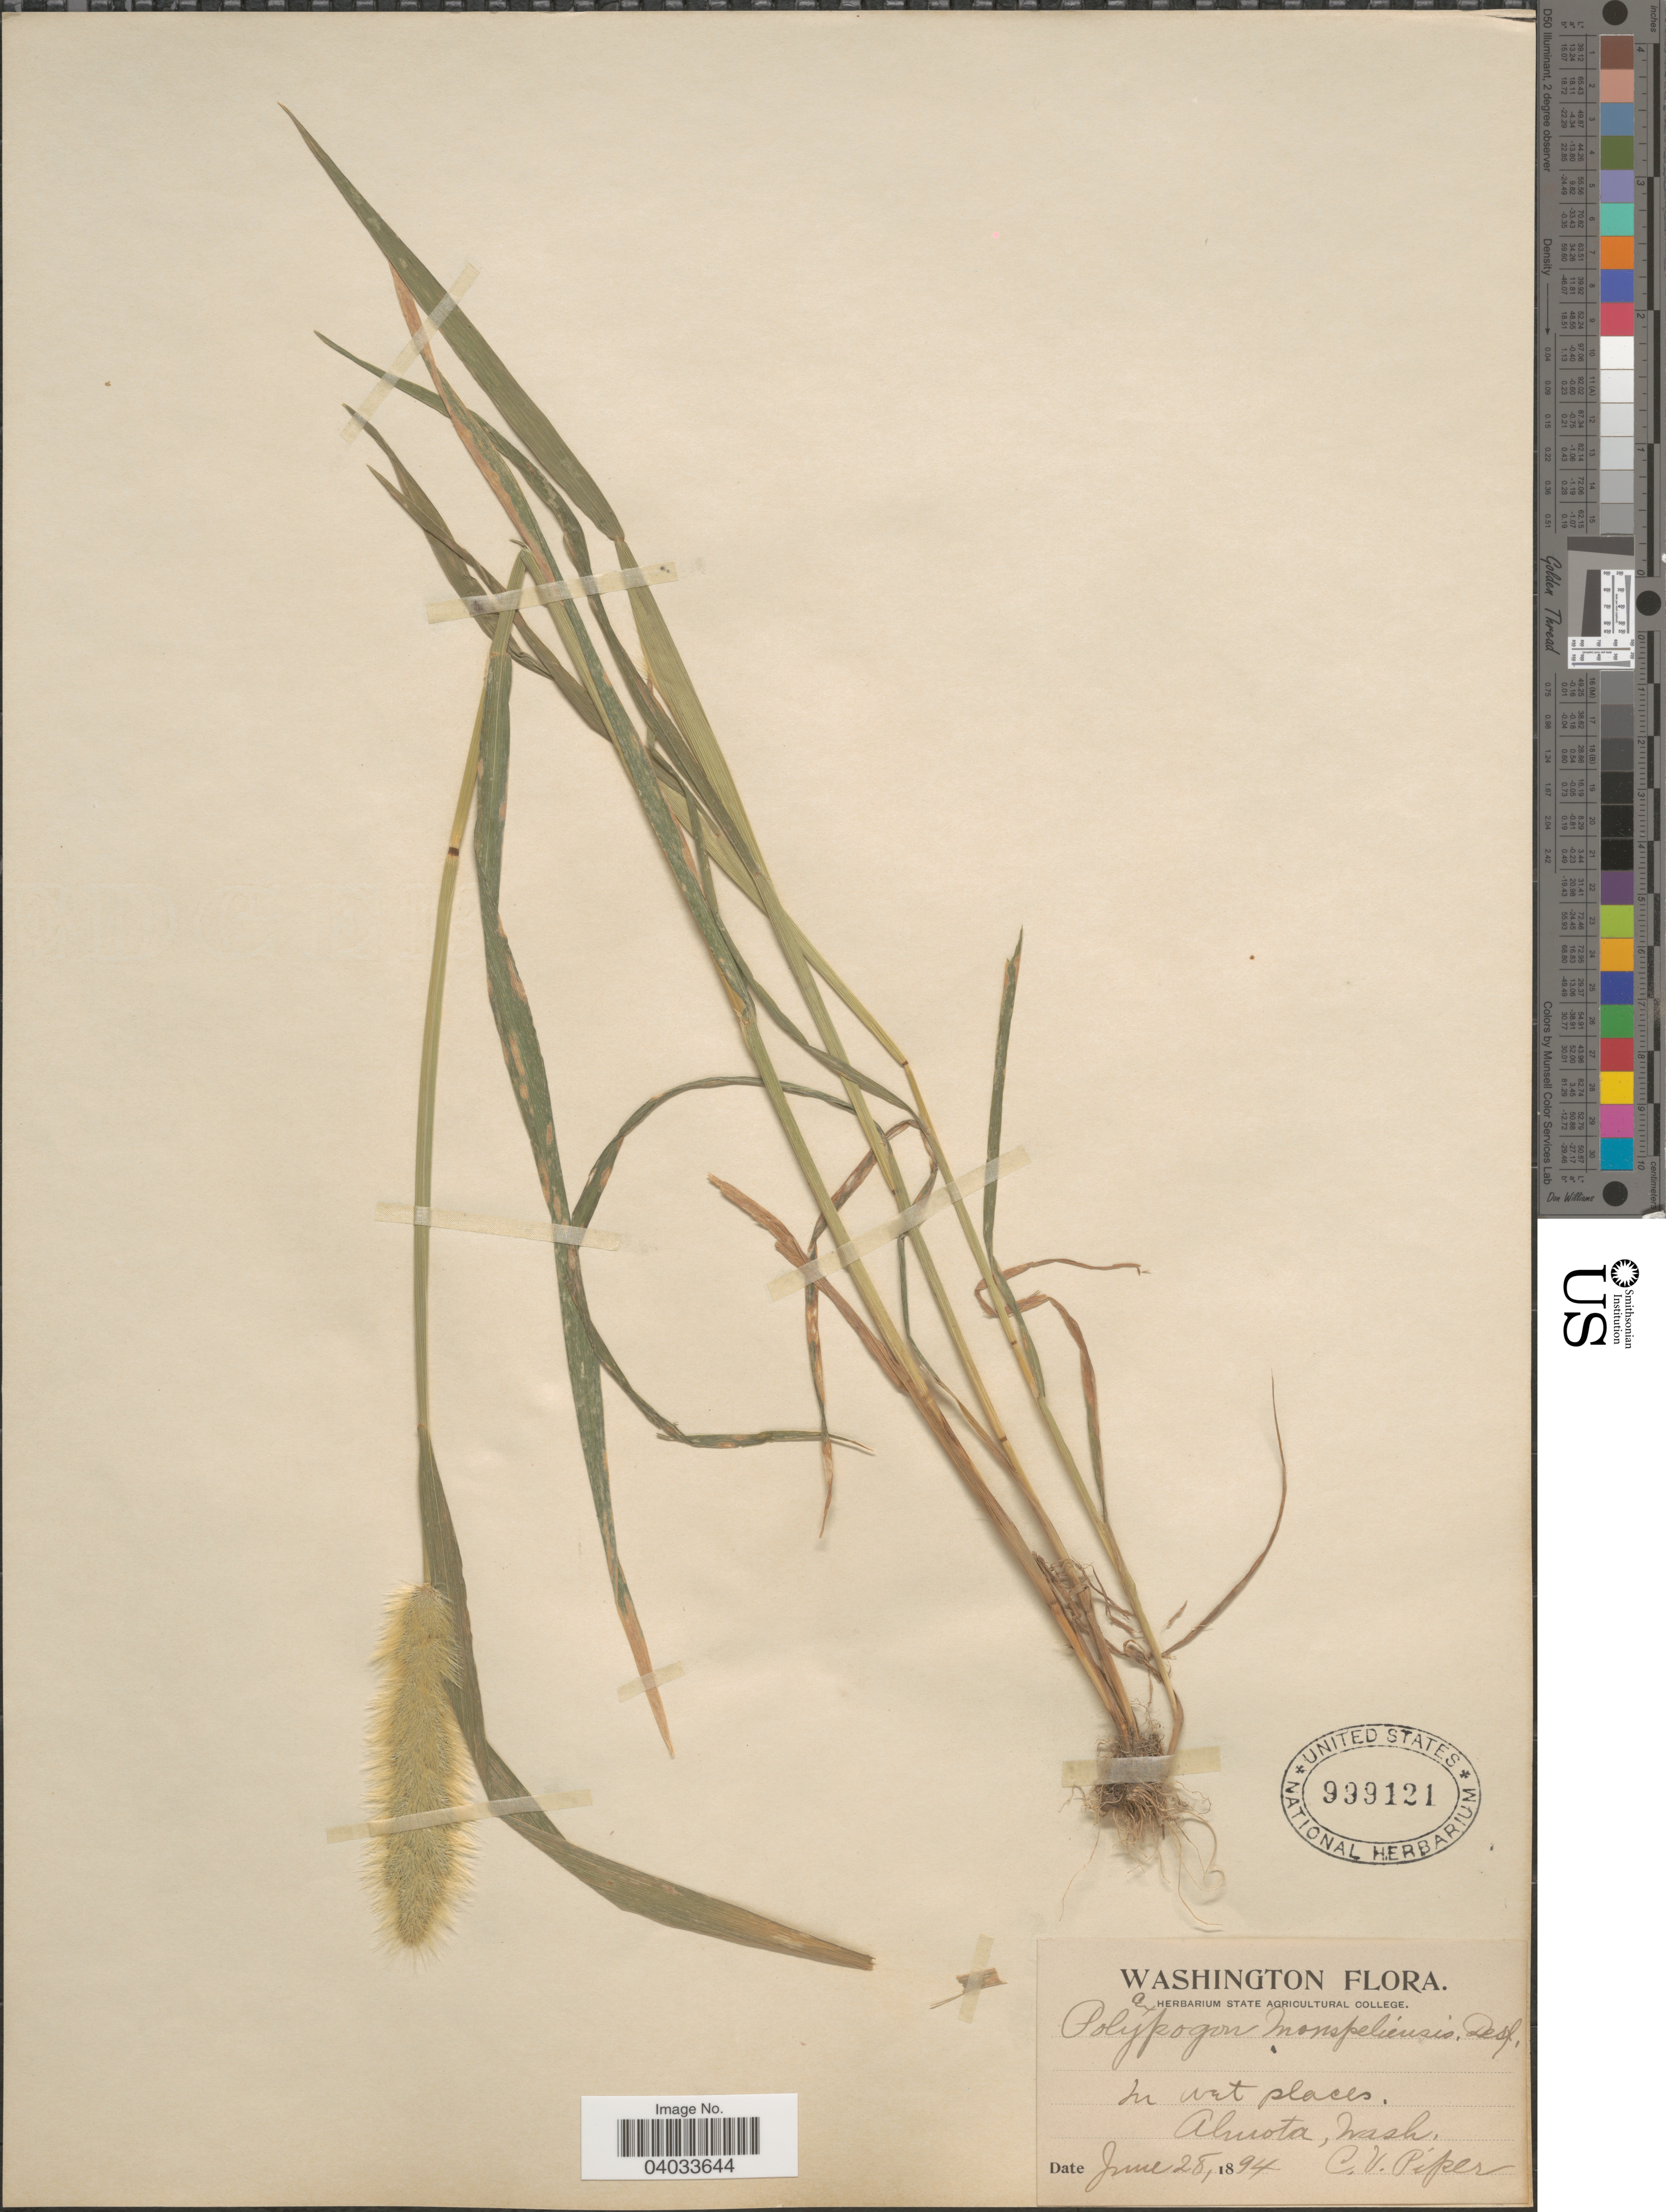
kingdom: Plantae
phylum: Tracheophyta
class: Liliopsida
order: Poales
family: Poaceae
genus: Polypogon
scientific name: Polypogon monspeliensis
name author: (L.) Desf.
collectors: C. V. Piper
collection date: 1894-06-28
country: United States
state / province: Washington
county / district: Whitman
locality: In wet places. Almota.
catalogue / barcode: US 999121